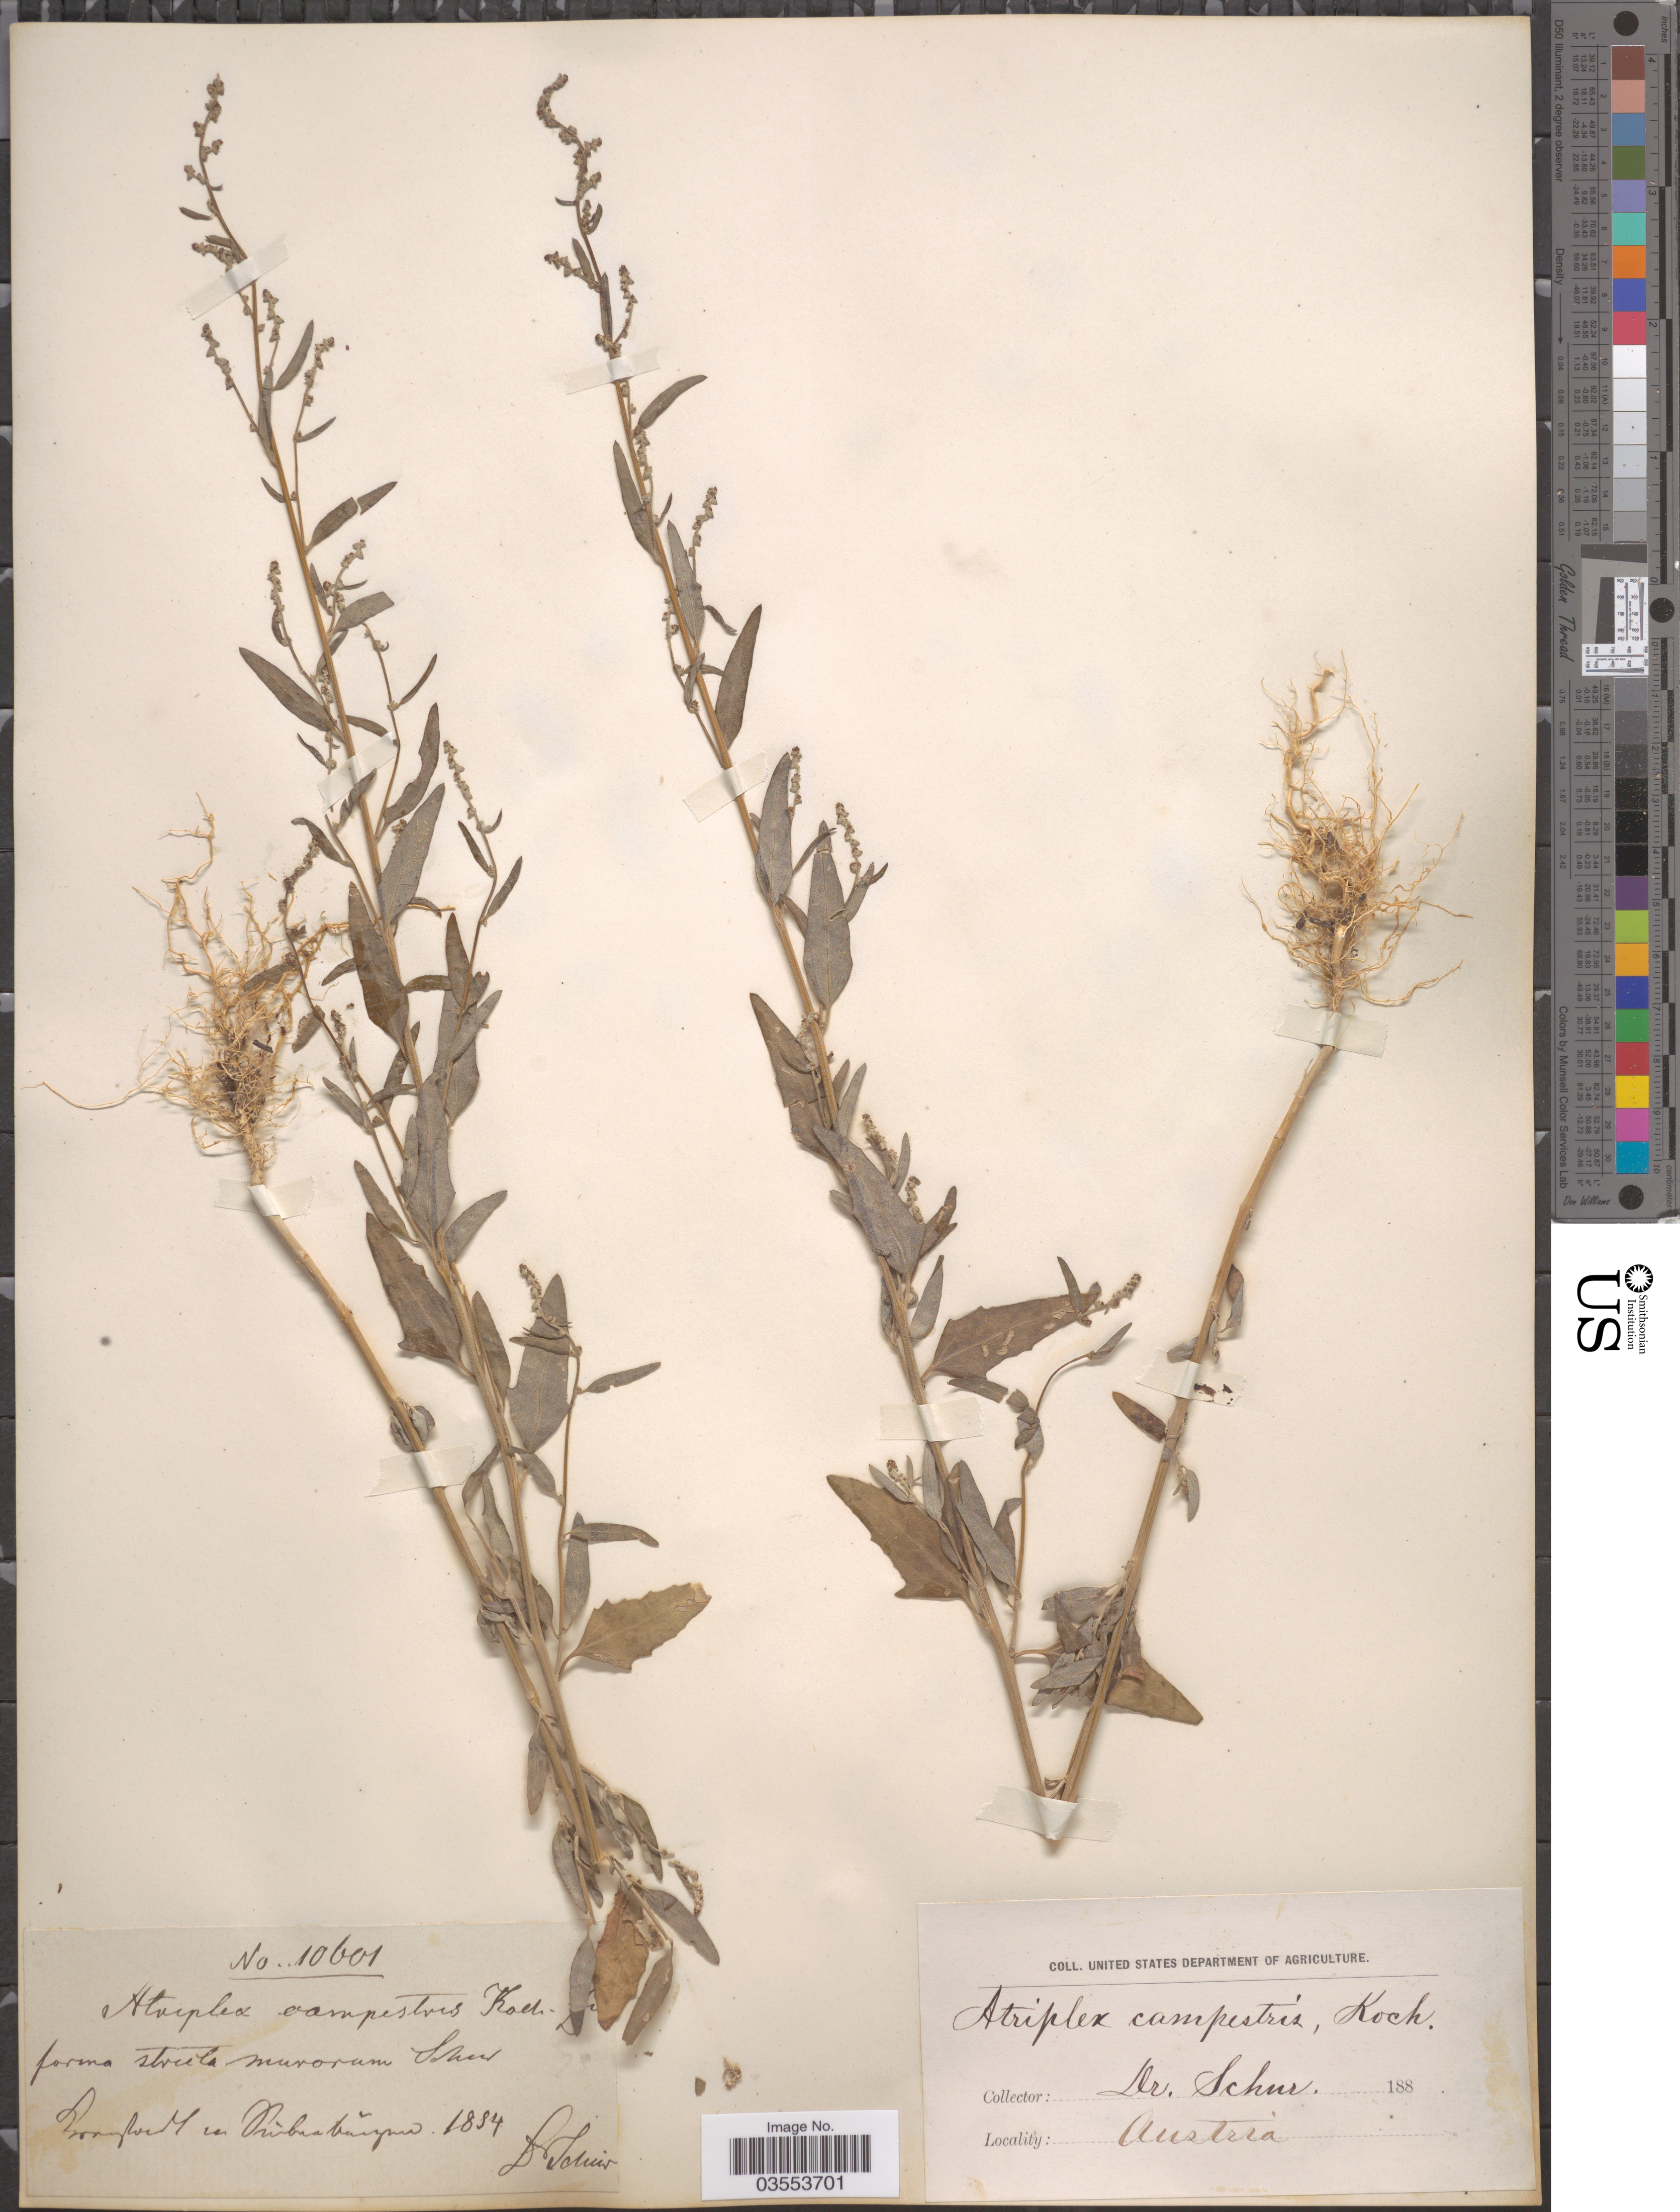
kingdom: Plantae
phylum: Tracheophyta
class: Magnoliopsida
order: Caryophyllales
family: Amaranthaceae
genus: Atriplex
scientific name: Atriplex campestris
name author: W.D.J. Koch & Ziz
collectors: Schur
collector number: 10601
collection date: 1884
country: Austria